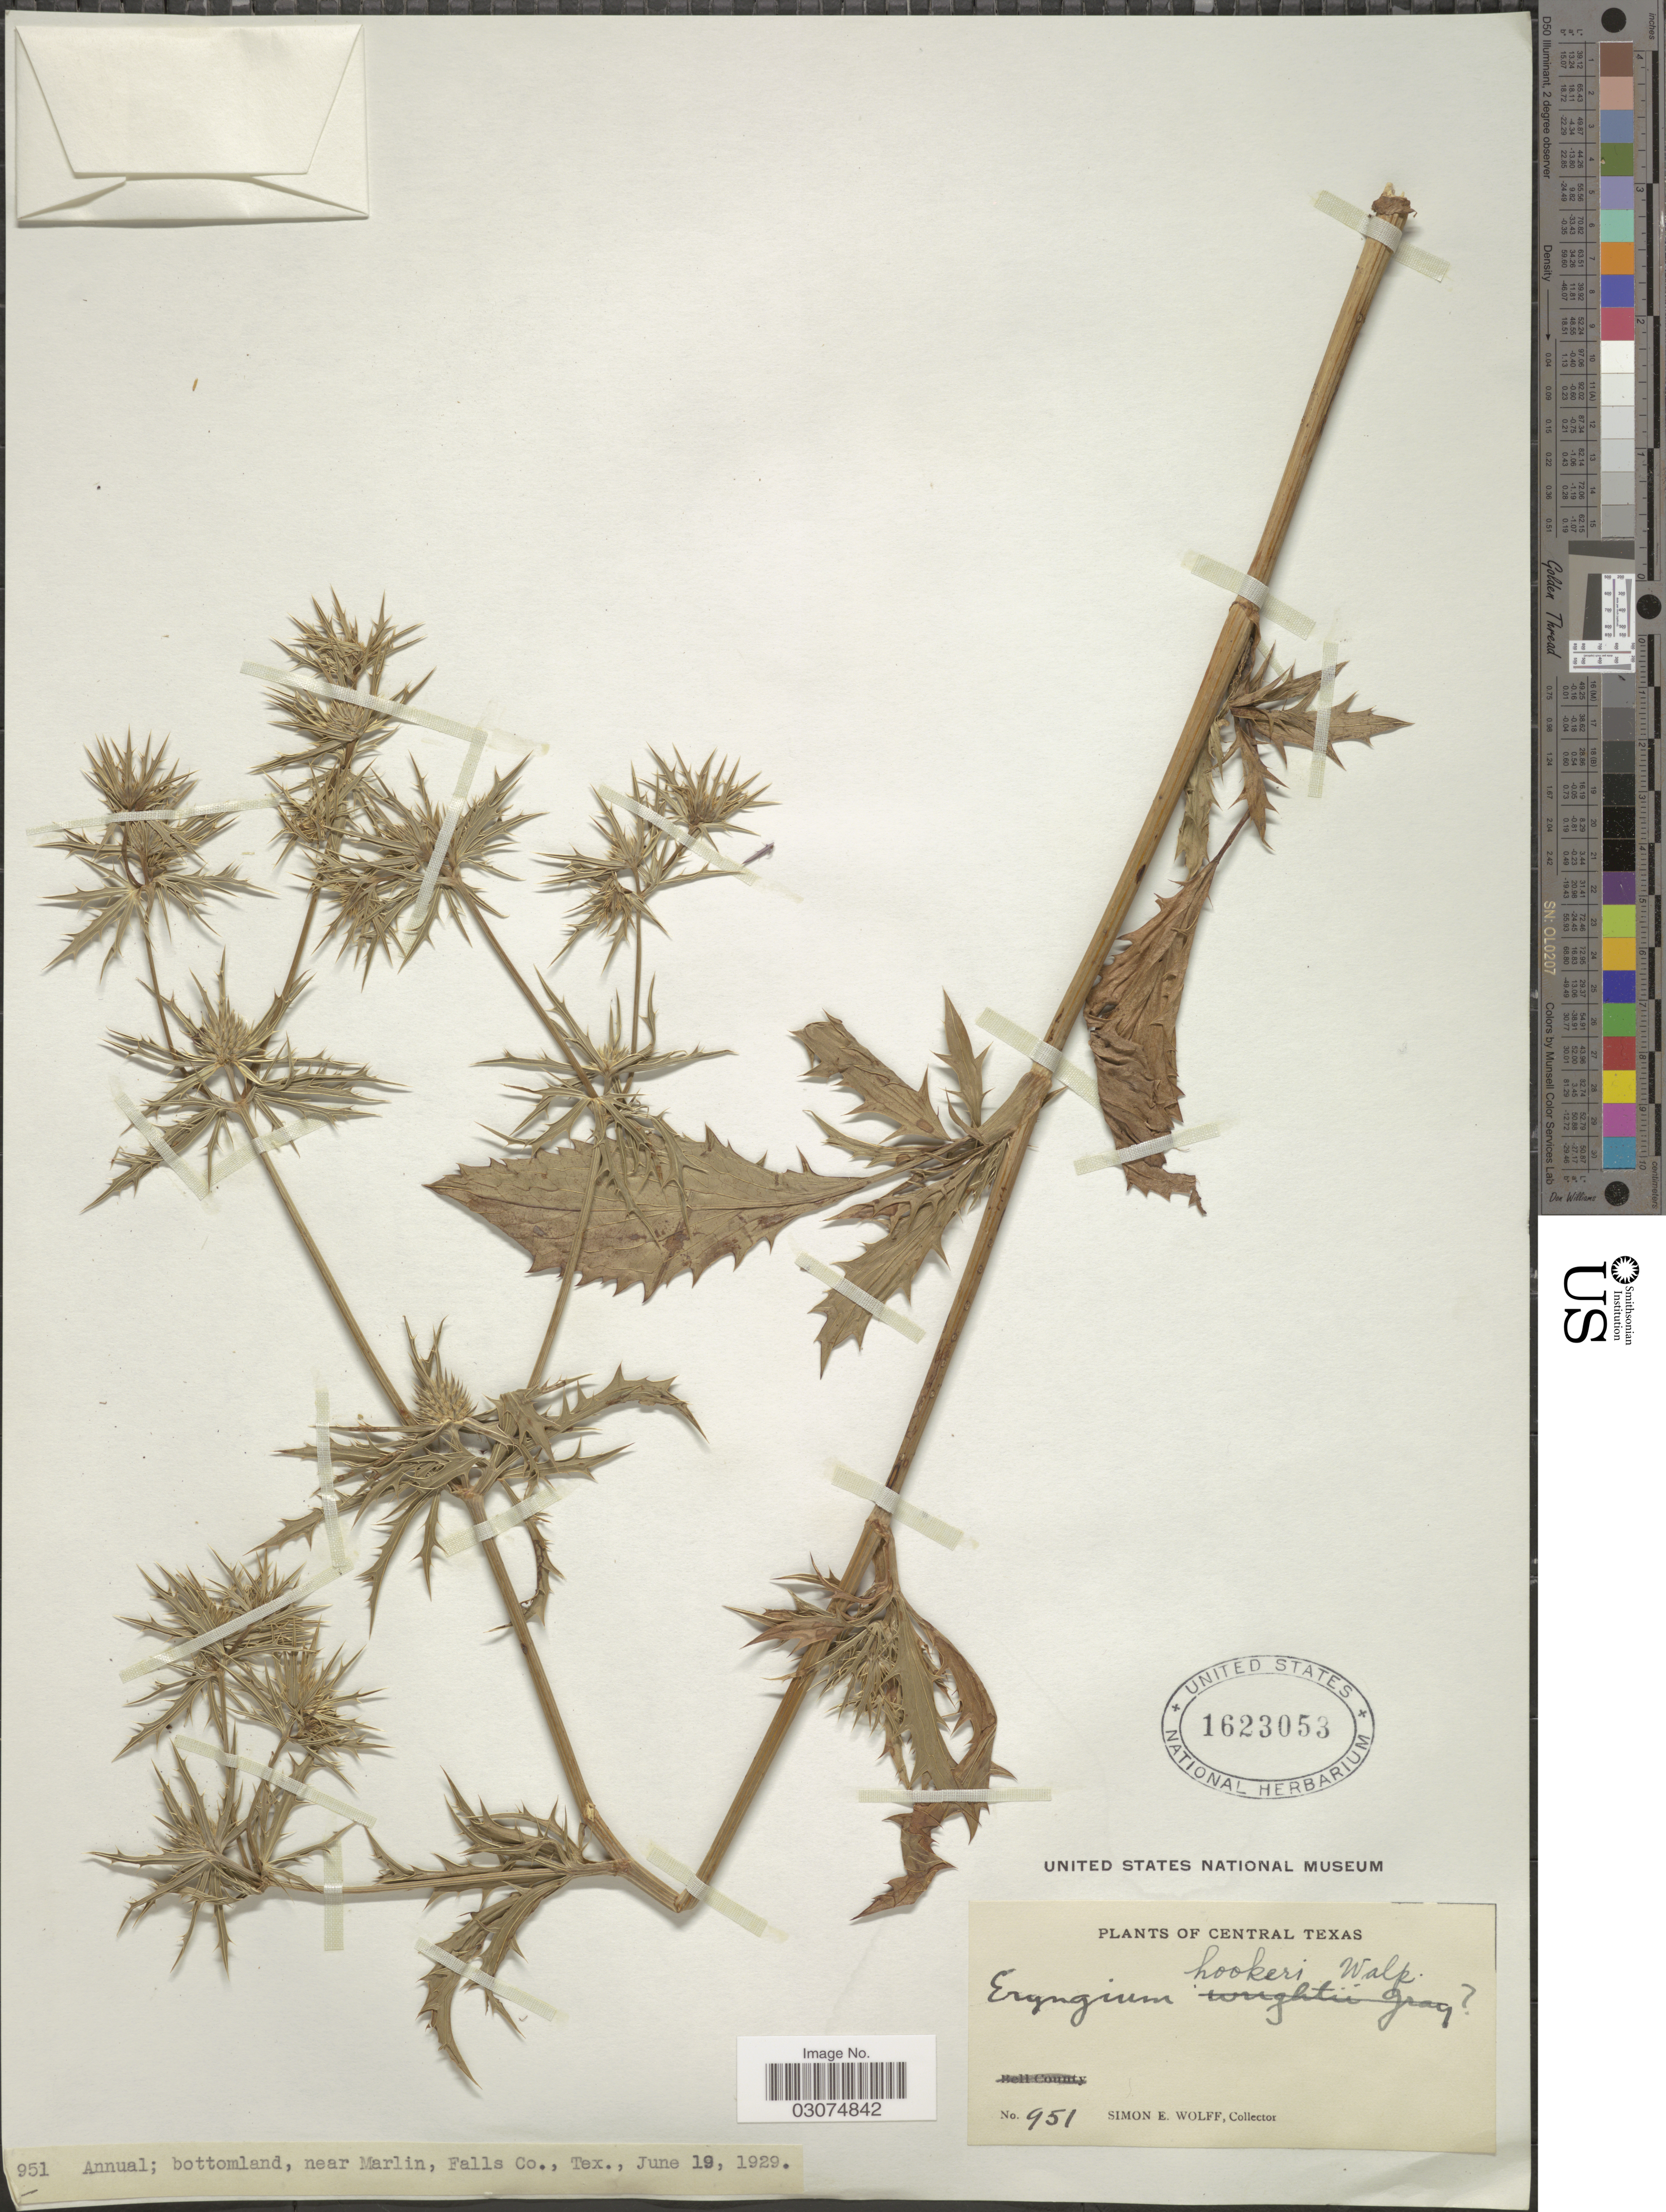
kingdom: Plantae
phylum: Tracheophyta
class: Magnoliopsida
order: Apiales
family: Apiaceae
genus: Eryngium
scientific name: Eryngium hookeri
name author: Walp.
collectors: S. E. Wolff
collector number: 951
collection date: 1929-06-19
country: United States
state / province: Texas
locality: Central Texas. Annual; bottomland, near Marlin, Falls Co., Tex.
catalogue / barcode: US 1623053